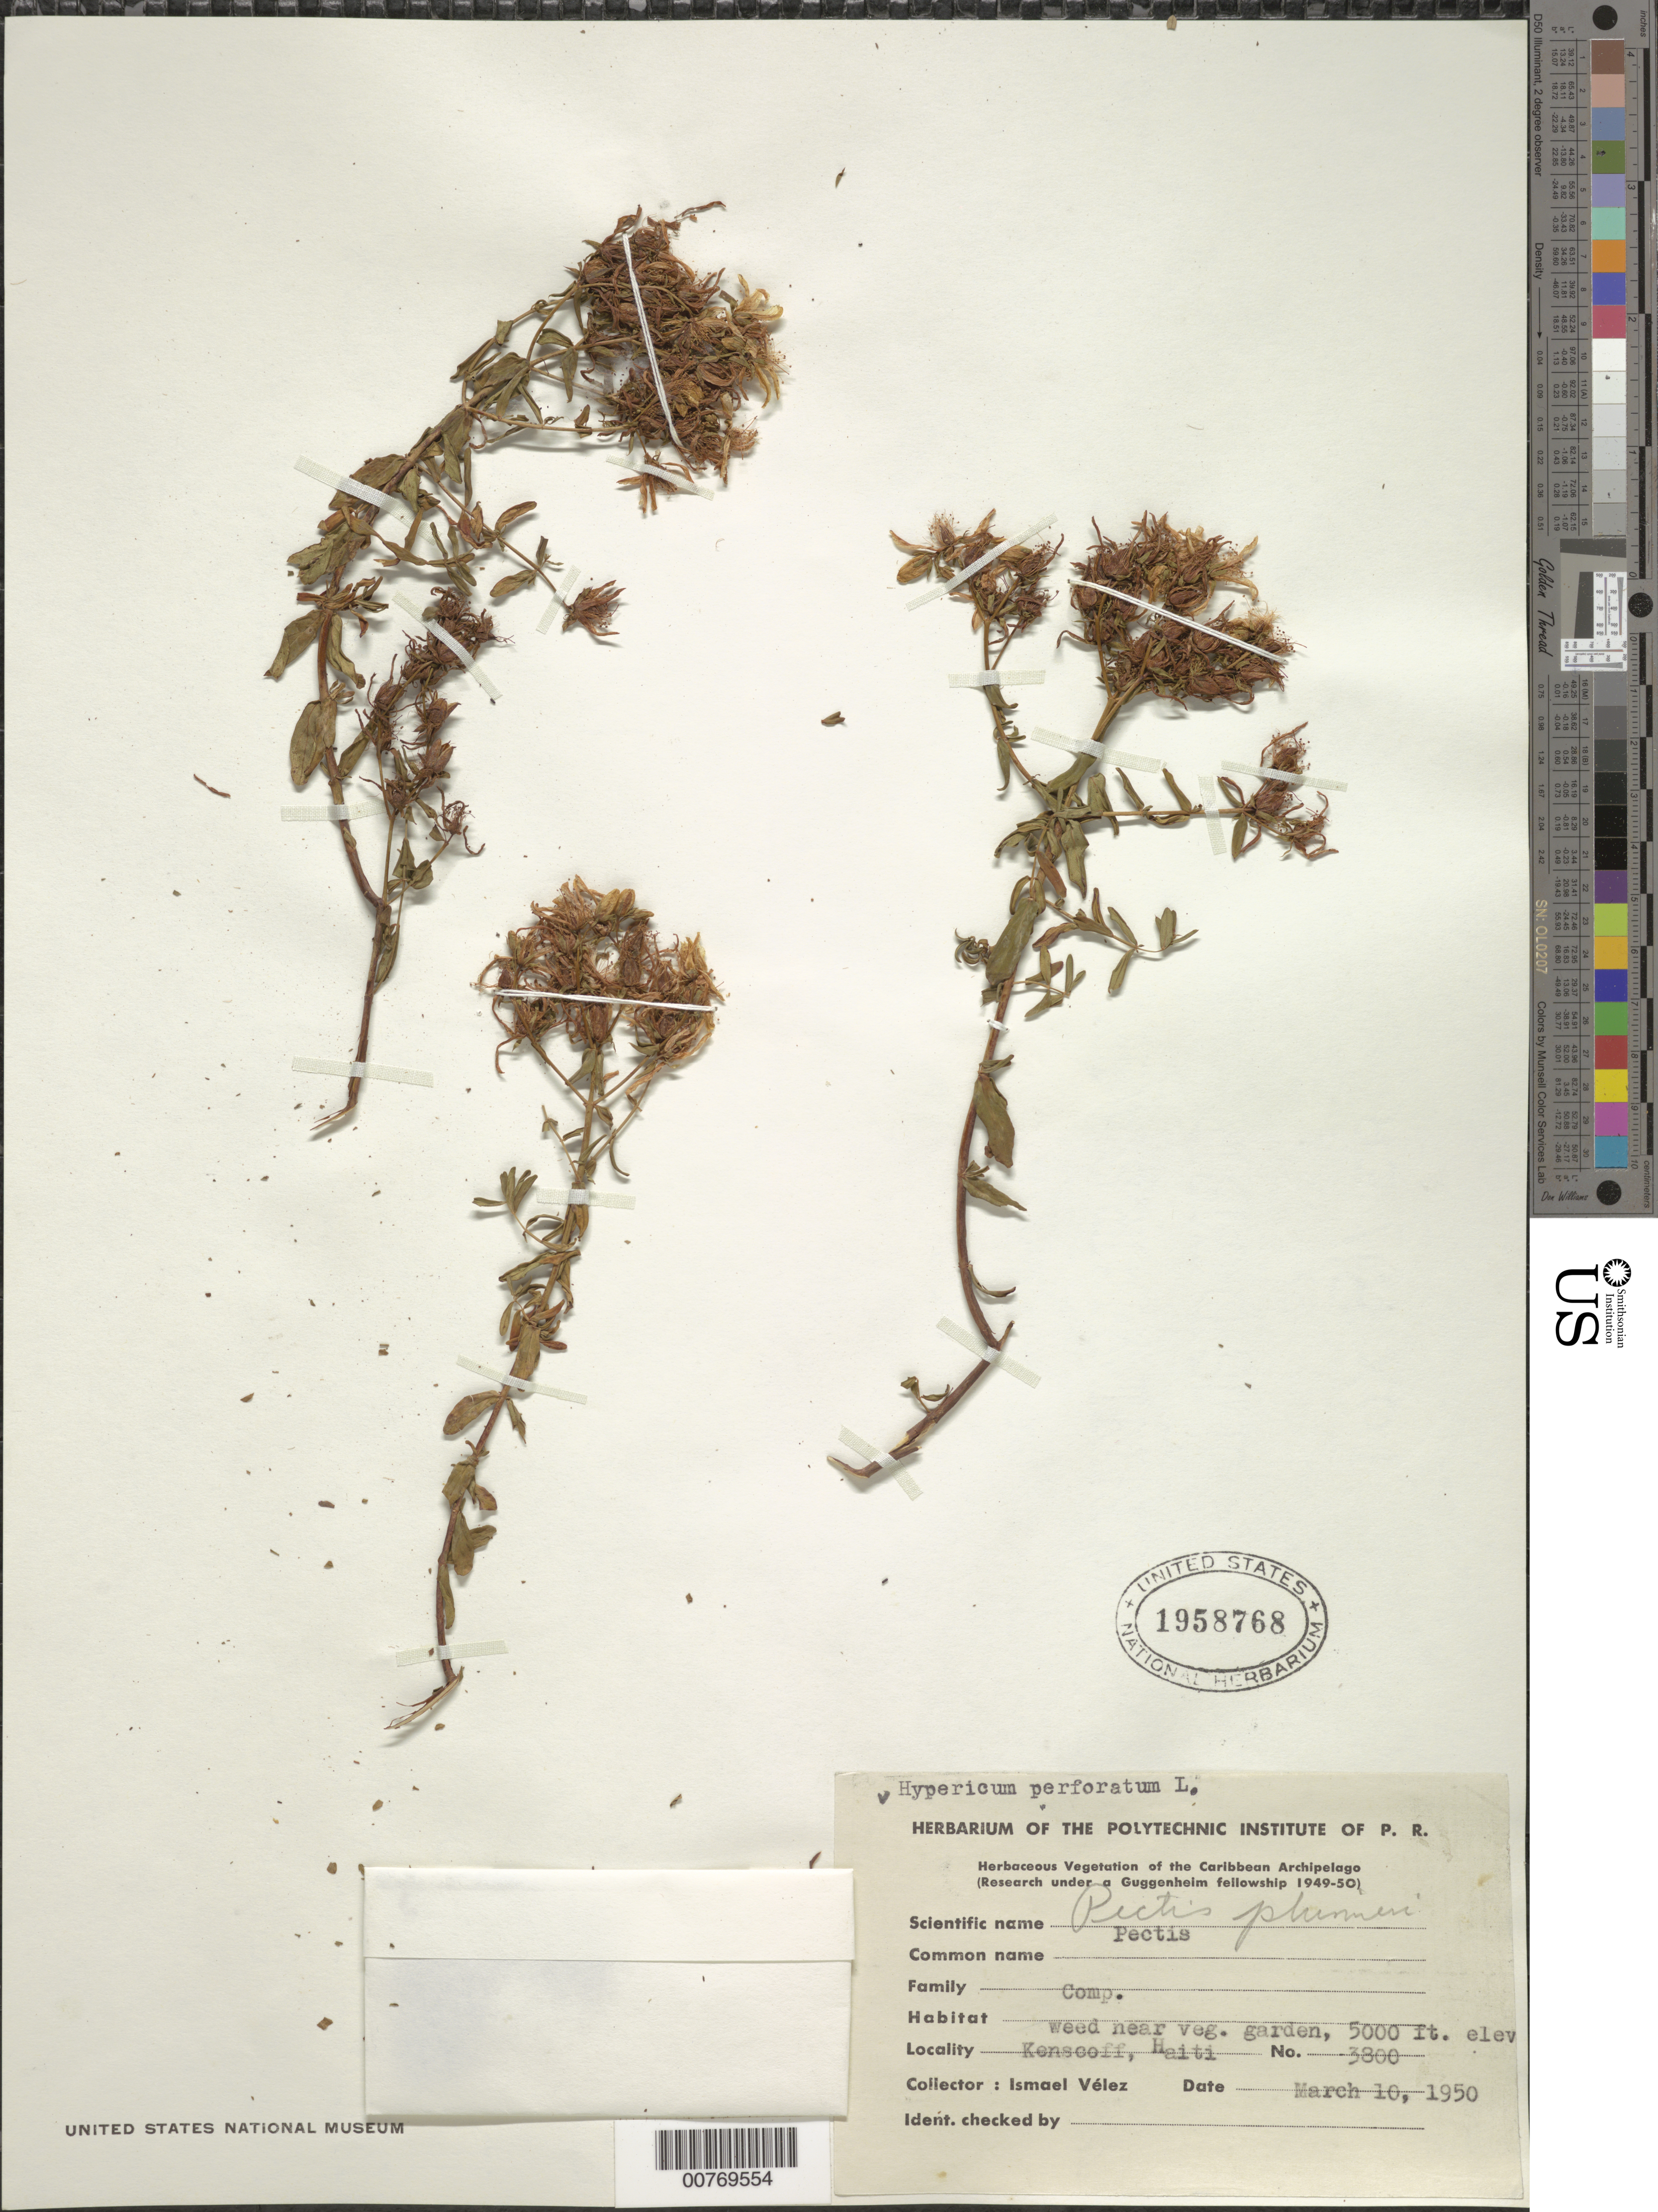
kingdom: Plantae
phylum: Tracheophyta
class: Magnoliopsida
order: Malpighiales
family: Hypericaceae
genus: Hypericum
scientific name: Hypericum perforatum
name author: L.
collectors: I. Velez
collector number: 3800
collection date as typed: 10 Mar 1950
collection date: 1950-03-10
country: Haiti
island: Hispaniola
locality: Kenscoff.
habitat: Weed near veg. garden.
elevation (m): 5000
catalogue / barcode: US 1958768